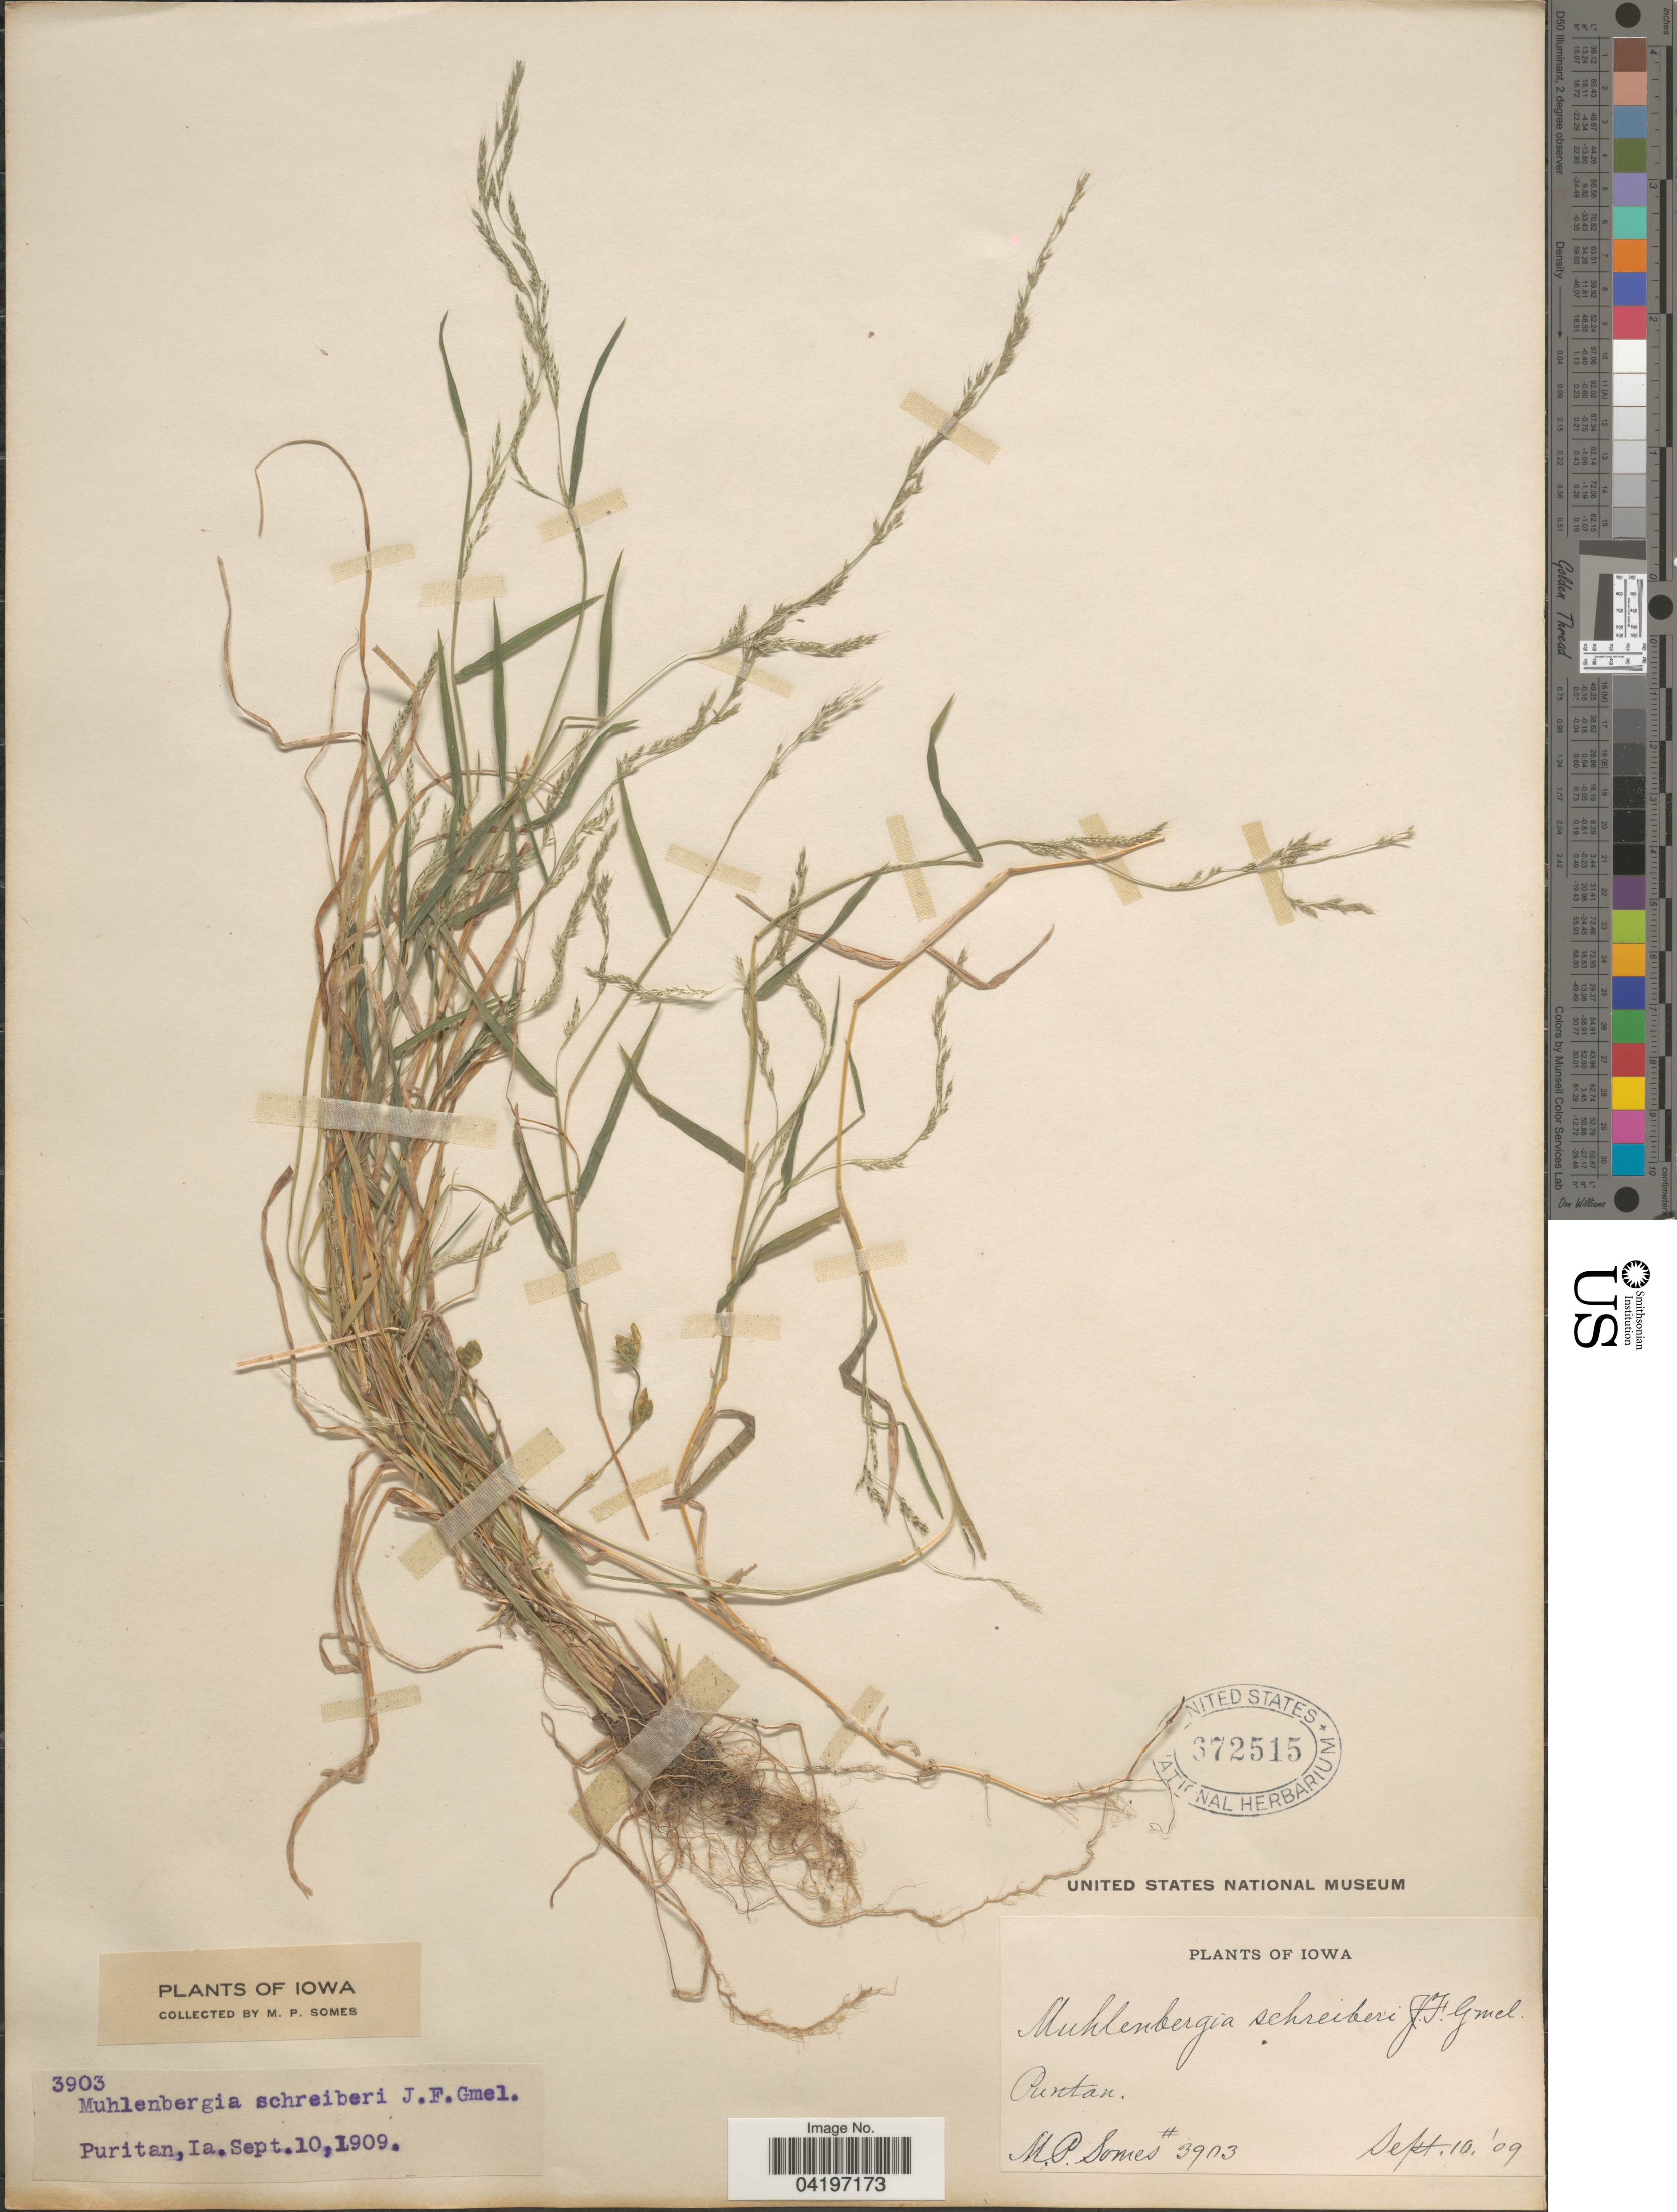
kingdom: Plantae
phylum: Tracheophyta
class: Liliopsida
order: Poales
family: Poaceae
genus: Muhlenbergia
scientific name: Muhlenbergia schreberi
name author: J.F. Gmel.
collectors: M. Somes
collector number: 3903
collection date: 1909-09-10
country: United States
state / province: Iowa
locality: Puritan.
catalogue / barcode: US 372515